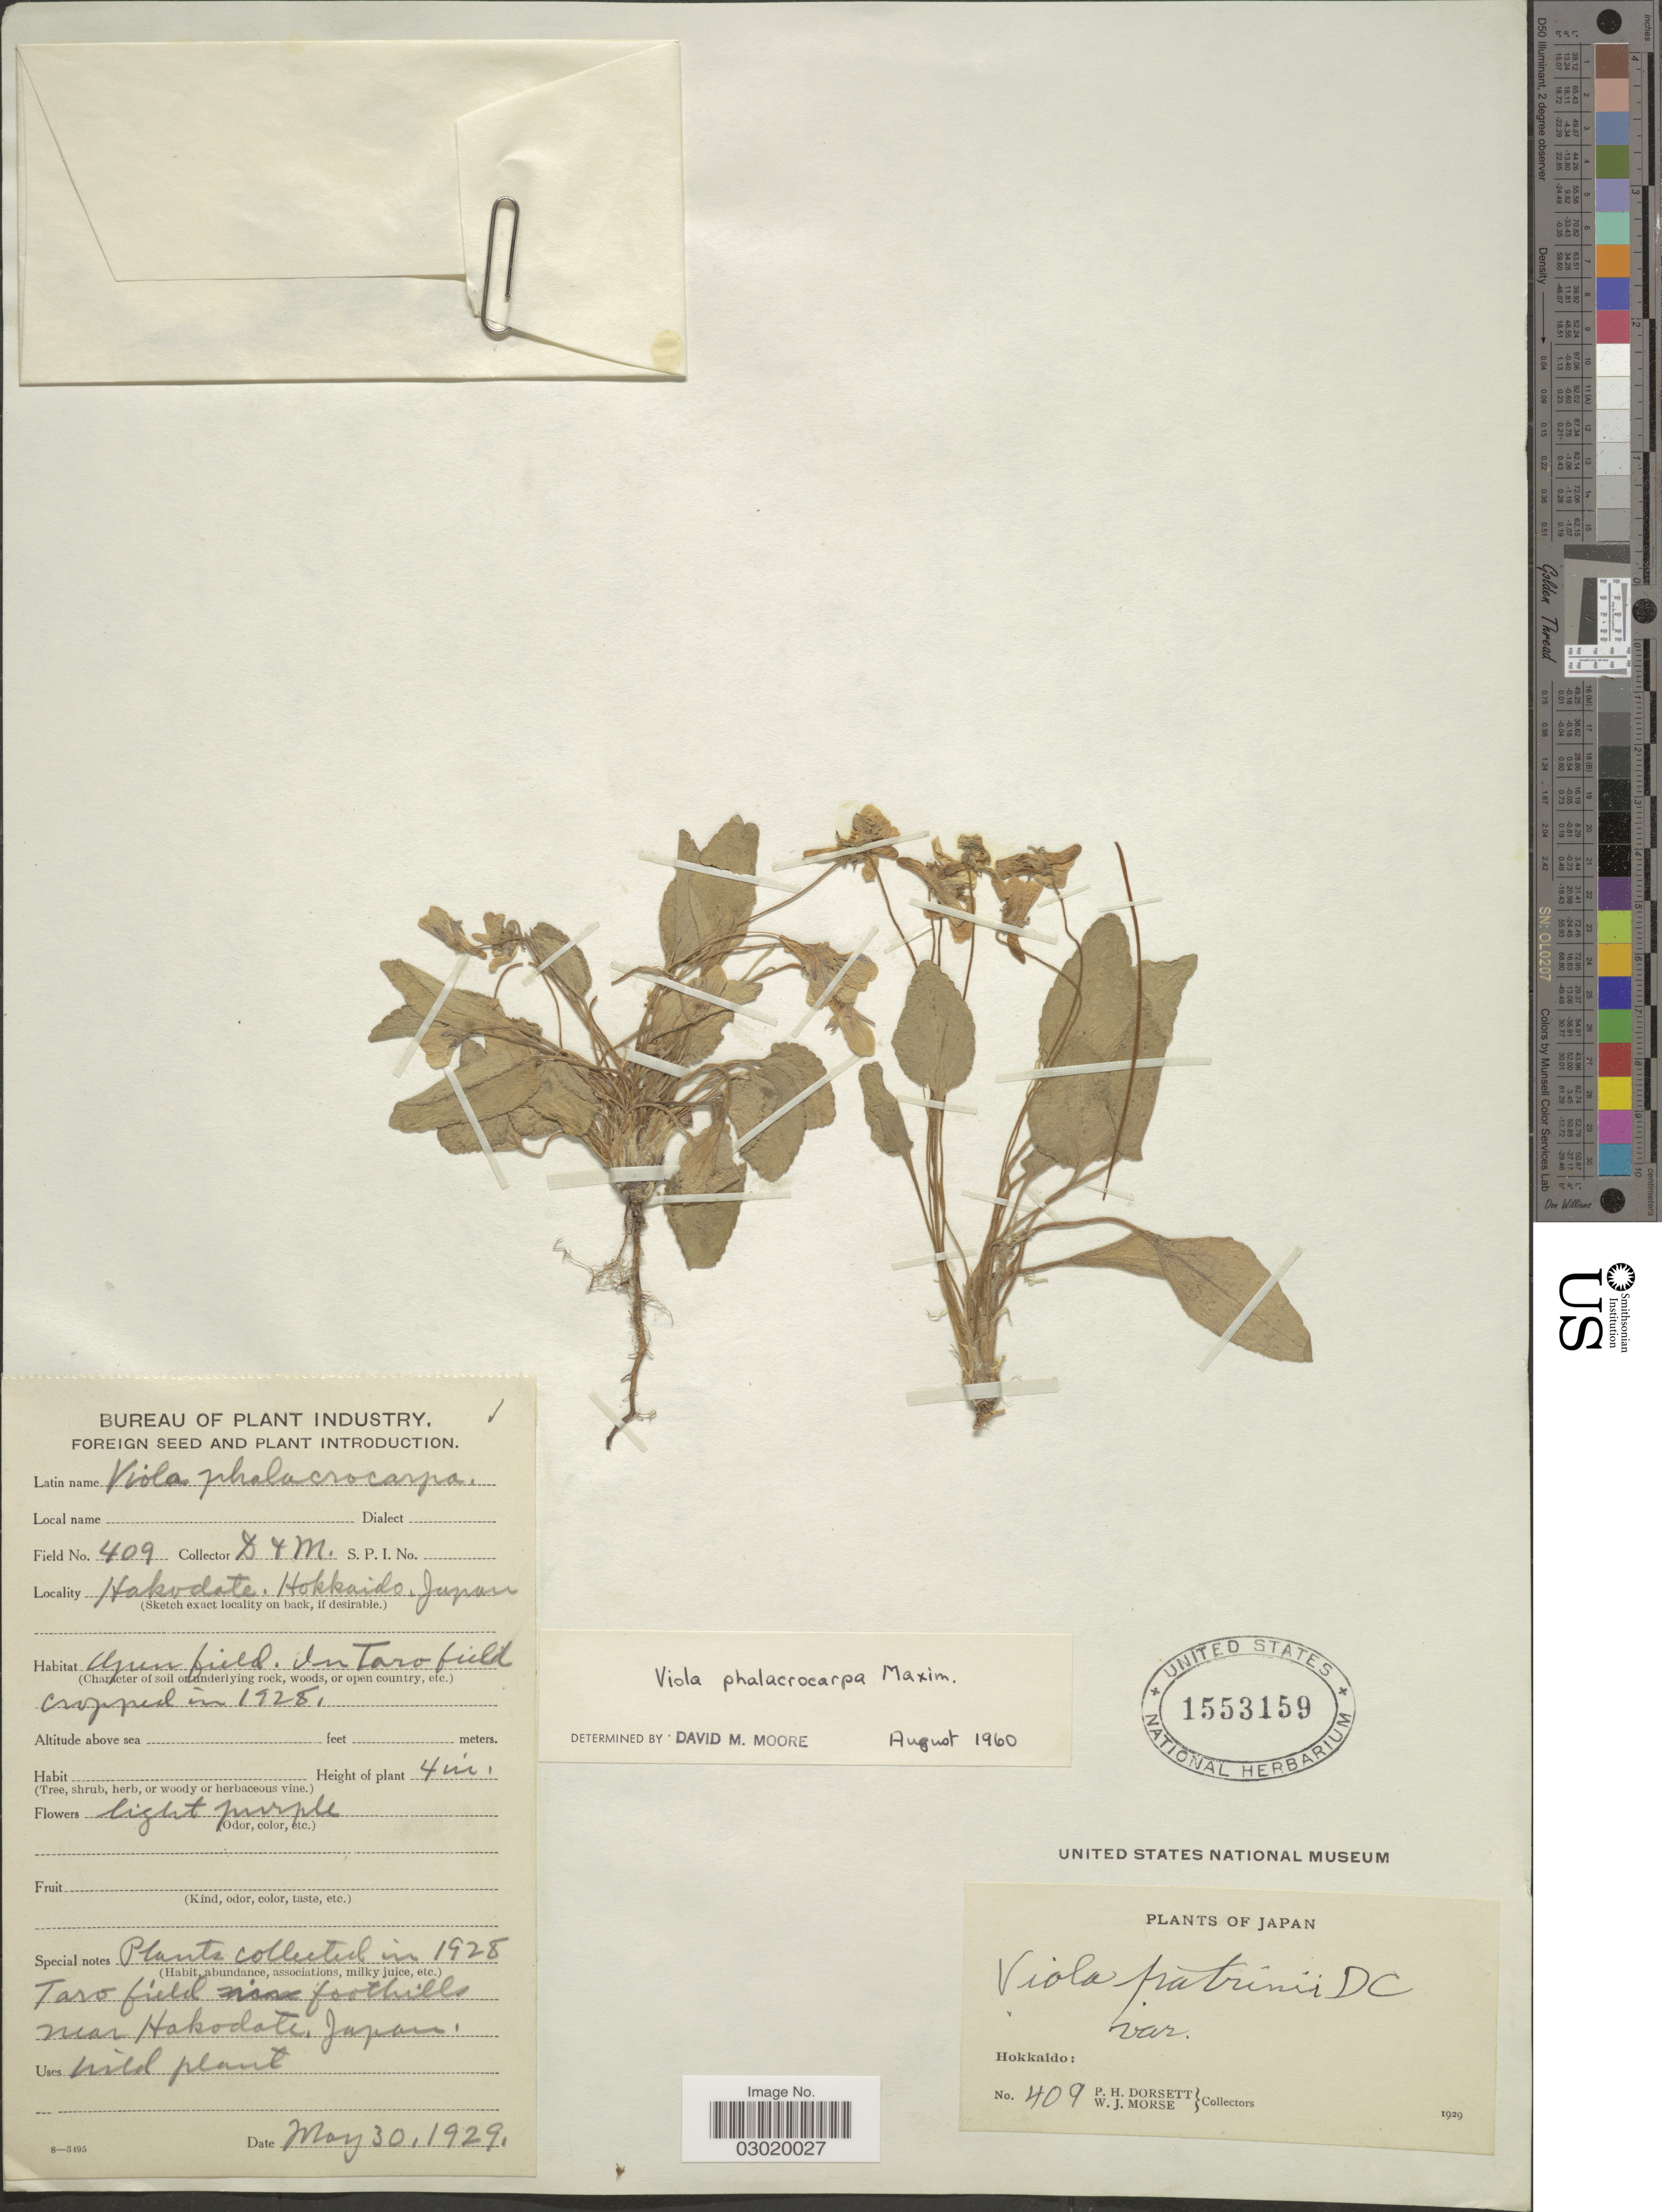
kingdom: Plantae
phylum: Tracheophyta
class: Magnoliopsida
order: Malpighiales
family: Violaceae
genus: Viola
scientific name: Viola phalacrocarpa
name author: Maxim.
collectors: P. H. Dorsett & W. J. Morse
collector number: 409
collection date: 1929-05-30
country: Japan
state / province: Hokkaidō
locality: Hakodate, Hokkaido.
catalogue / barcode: US 1553159